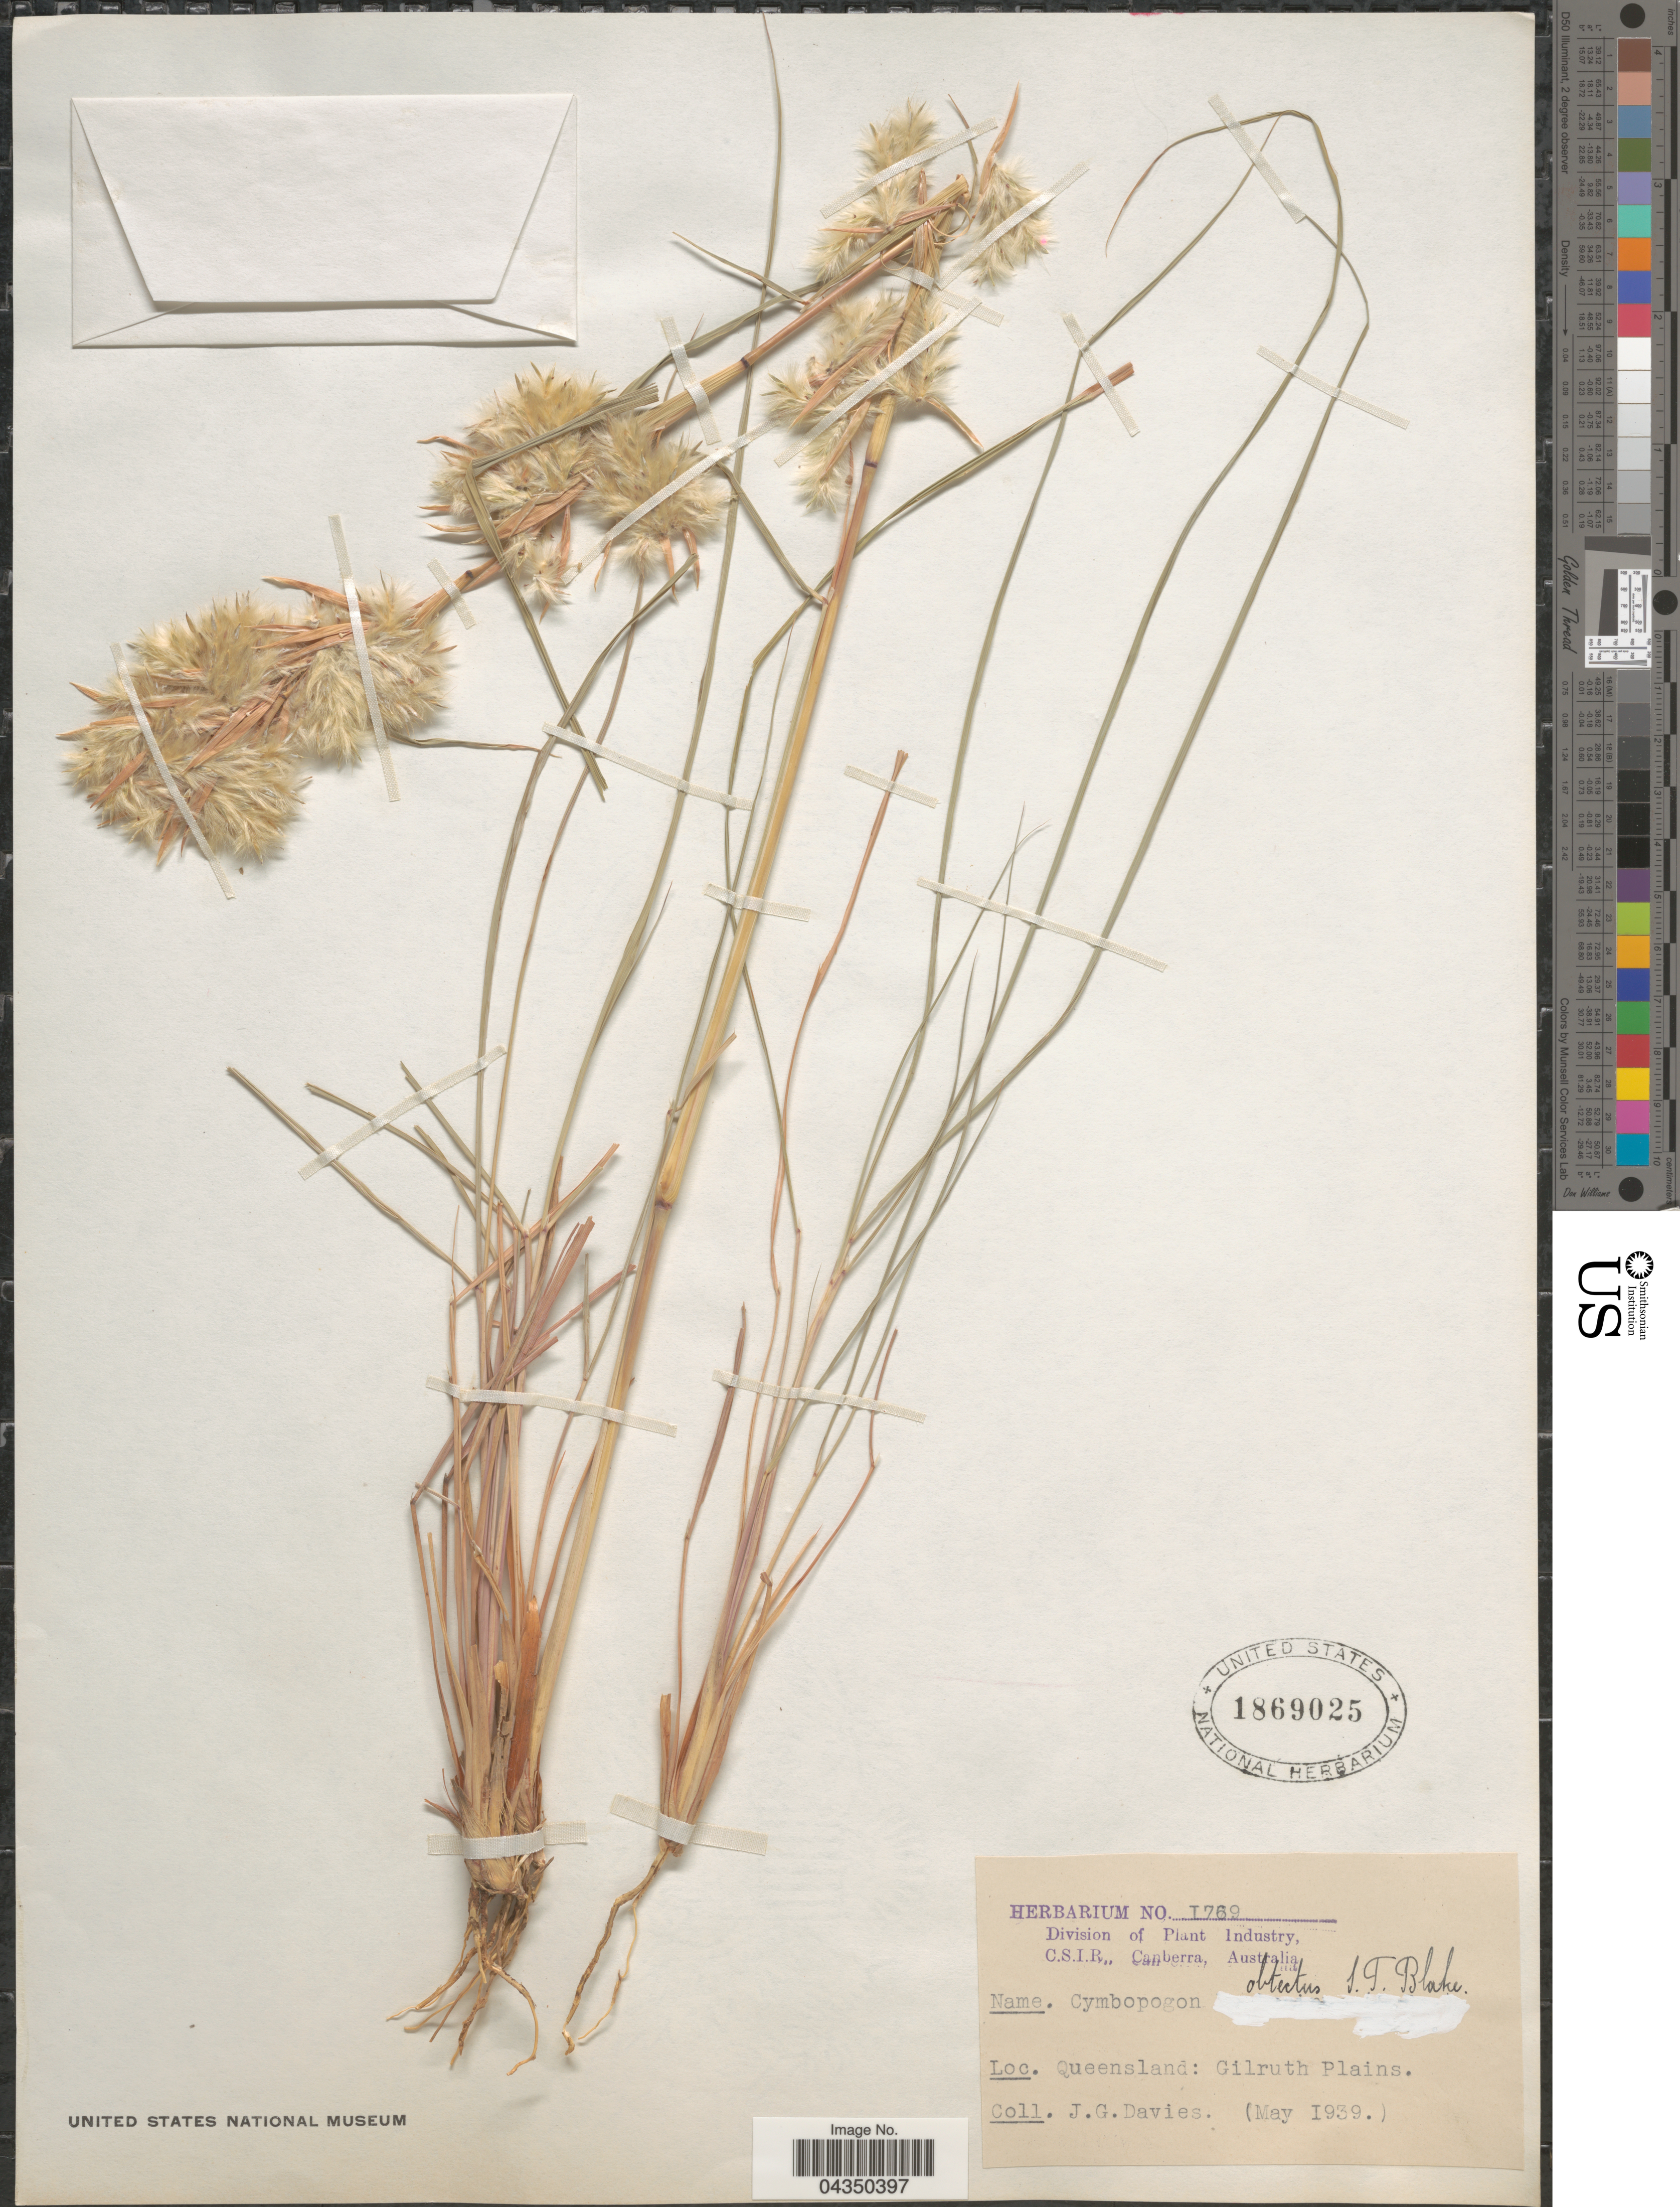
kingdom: Plantae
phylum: Tracheophyta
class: Liliopsida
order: Poales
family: Poaceae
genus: Cymbopogon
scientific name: Cymbopogon obtectus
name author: S.T. Blake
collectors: J. Davies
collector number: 1769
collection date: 1939-05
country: Australia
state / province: Queensland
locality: Gilruth Plains.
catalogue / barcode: US 1869025